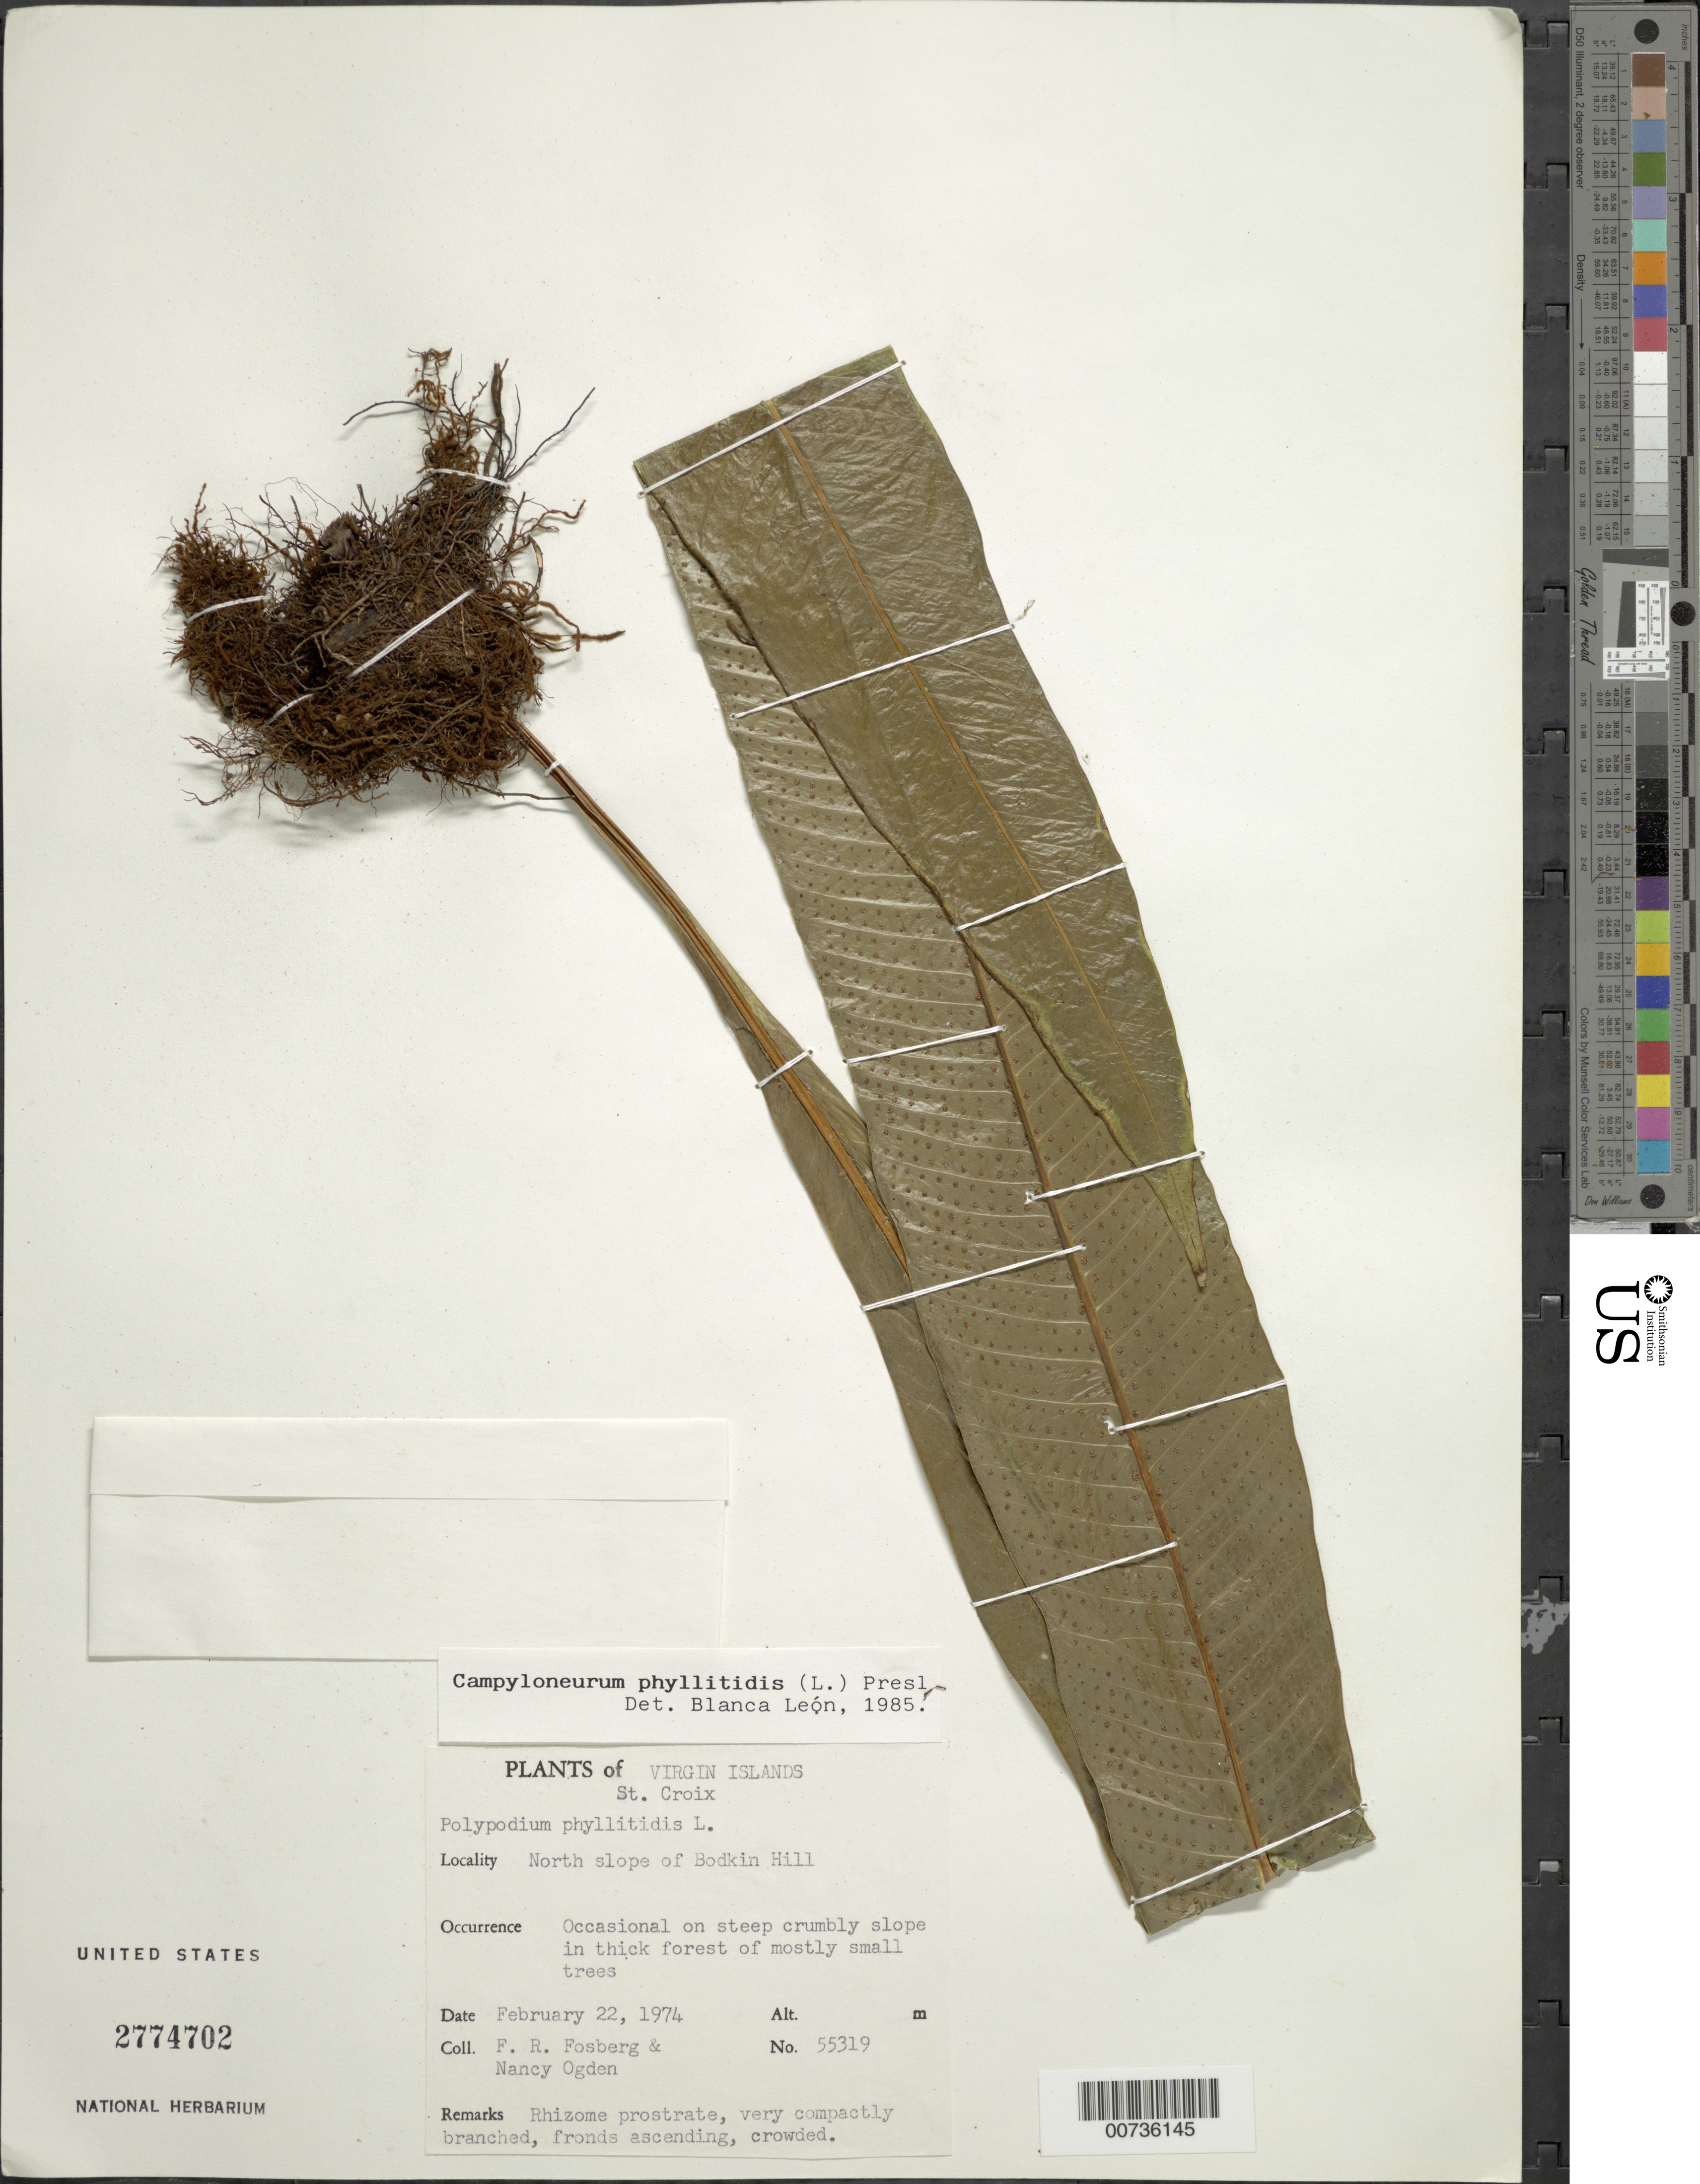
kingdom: Plantae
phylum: Tracheophyta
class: Polypodiopsida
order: Polypodiales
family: Polypodiaceae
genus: Campyloneurum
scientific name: Campyloneurum phyllitidis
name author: (L.) C. Presl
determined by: León, B.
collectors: F. R. Fosberg & N. Ogden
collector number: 55319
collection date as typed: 22 Feb 1974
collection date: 1974-02-22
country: U.S. Virgin Islands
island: St. Croix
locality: North slope of Bodkin Hill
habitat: Occasional on steep crumbly slope in thick forest of mostly small trees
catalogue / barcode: US 2774702